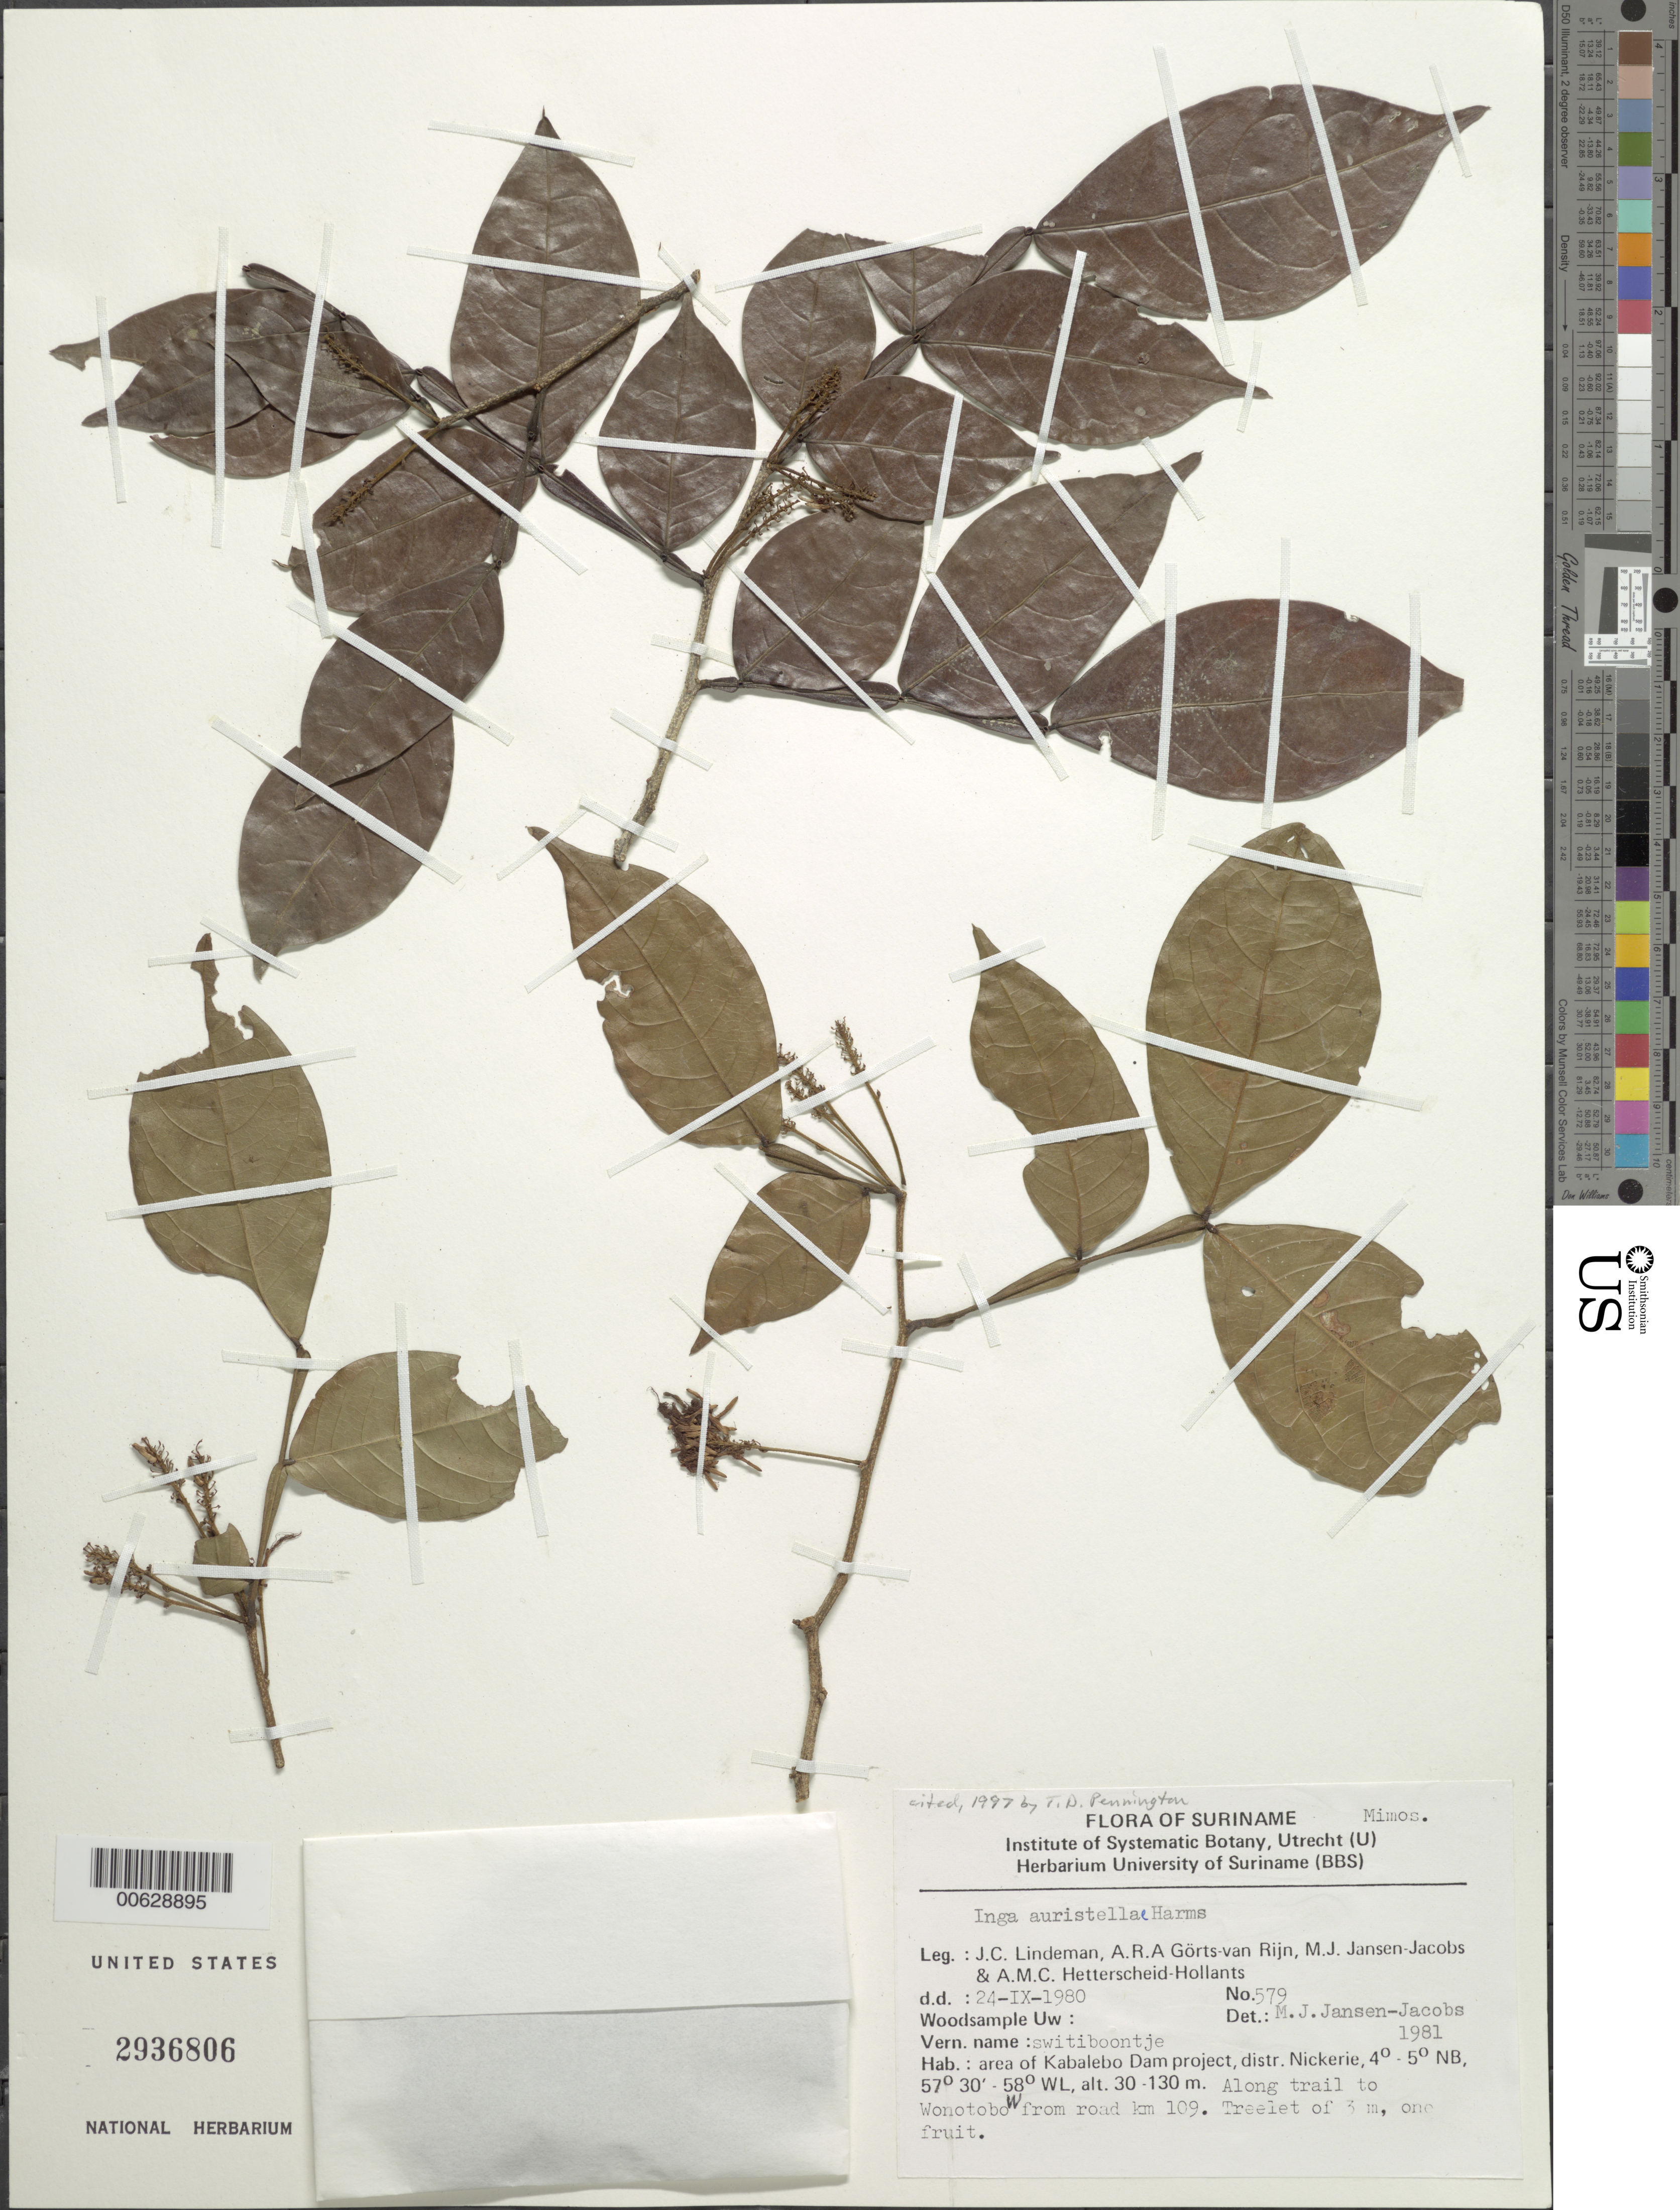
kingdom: Plantae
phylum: Tracheophyta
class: Magnoliopsida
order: Fabales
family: Fabaceae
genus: Inga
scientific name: Inga auristellae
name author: Harms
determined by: Jansen-Jacobs, M. J., (U), Nationaal Herbarium Nederland, Utrecht University branch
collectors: J. C. Lindeman, A. .R. A. Görts-van Rijn, M. J. Jansen-Jacobs & A. Hetterscheid-Hollants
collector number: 80 579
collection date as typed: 24-Sep-80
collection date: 1980-09-24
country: Suriname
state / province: Nickerie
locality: Kabalebo Dam project area, along trail to Wonotobo from road km 109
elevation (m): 30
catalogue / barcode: US 2936806